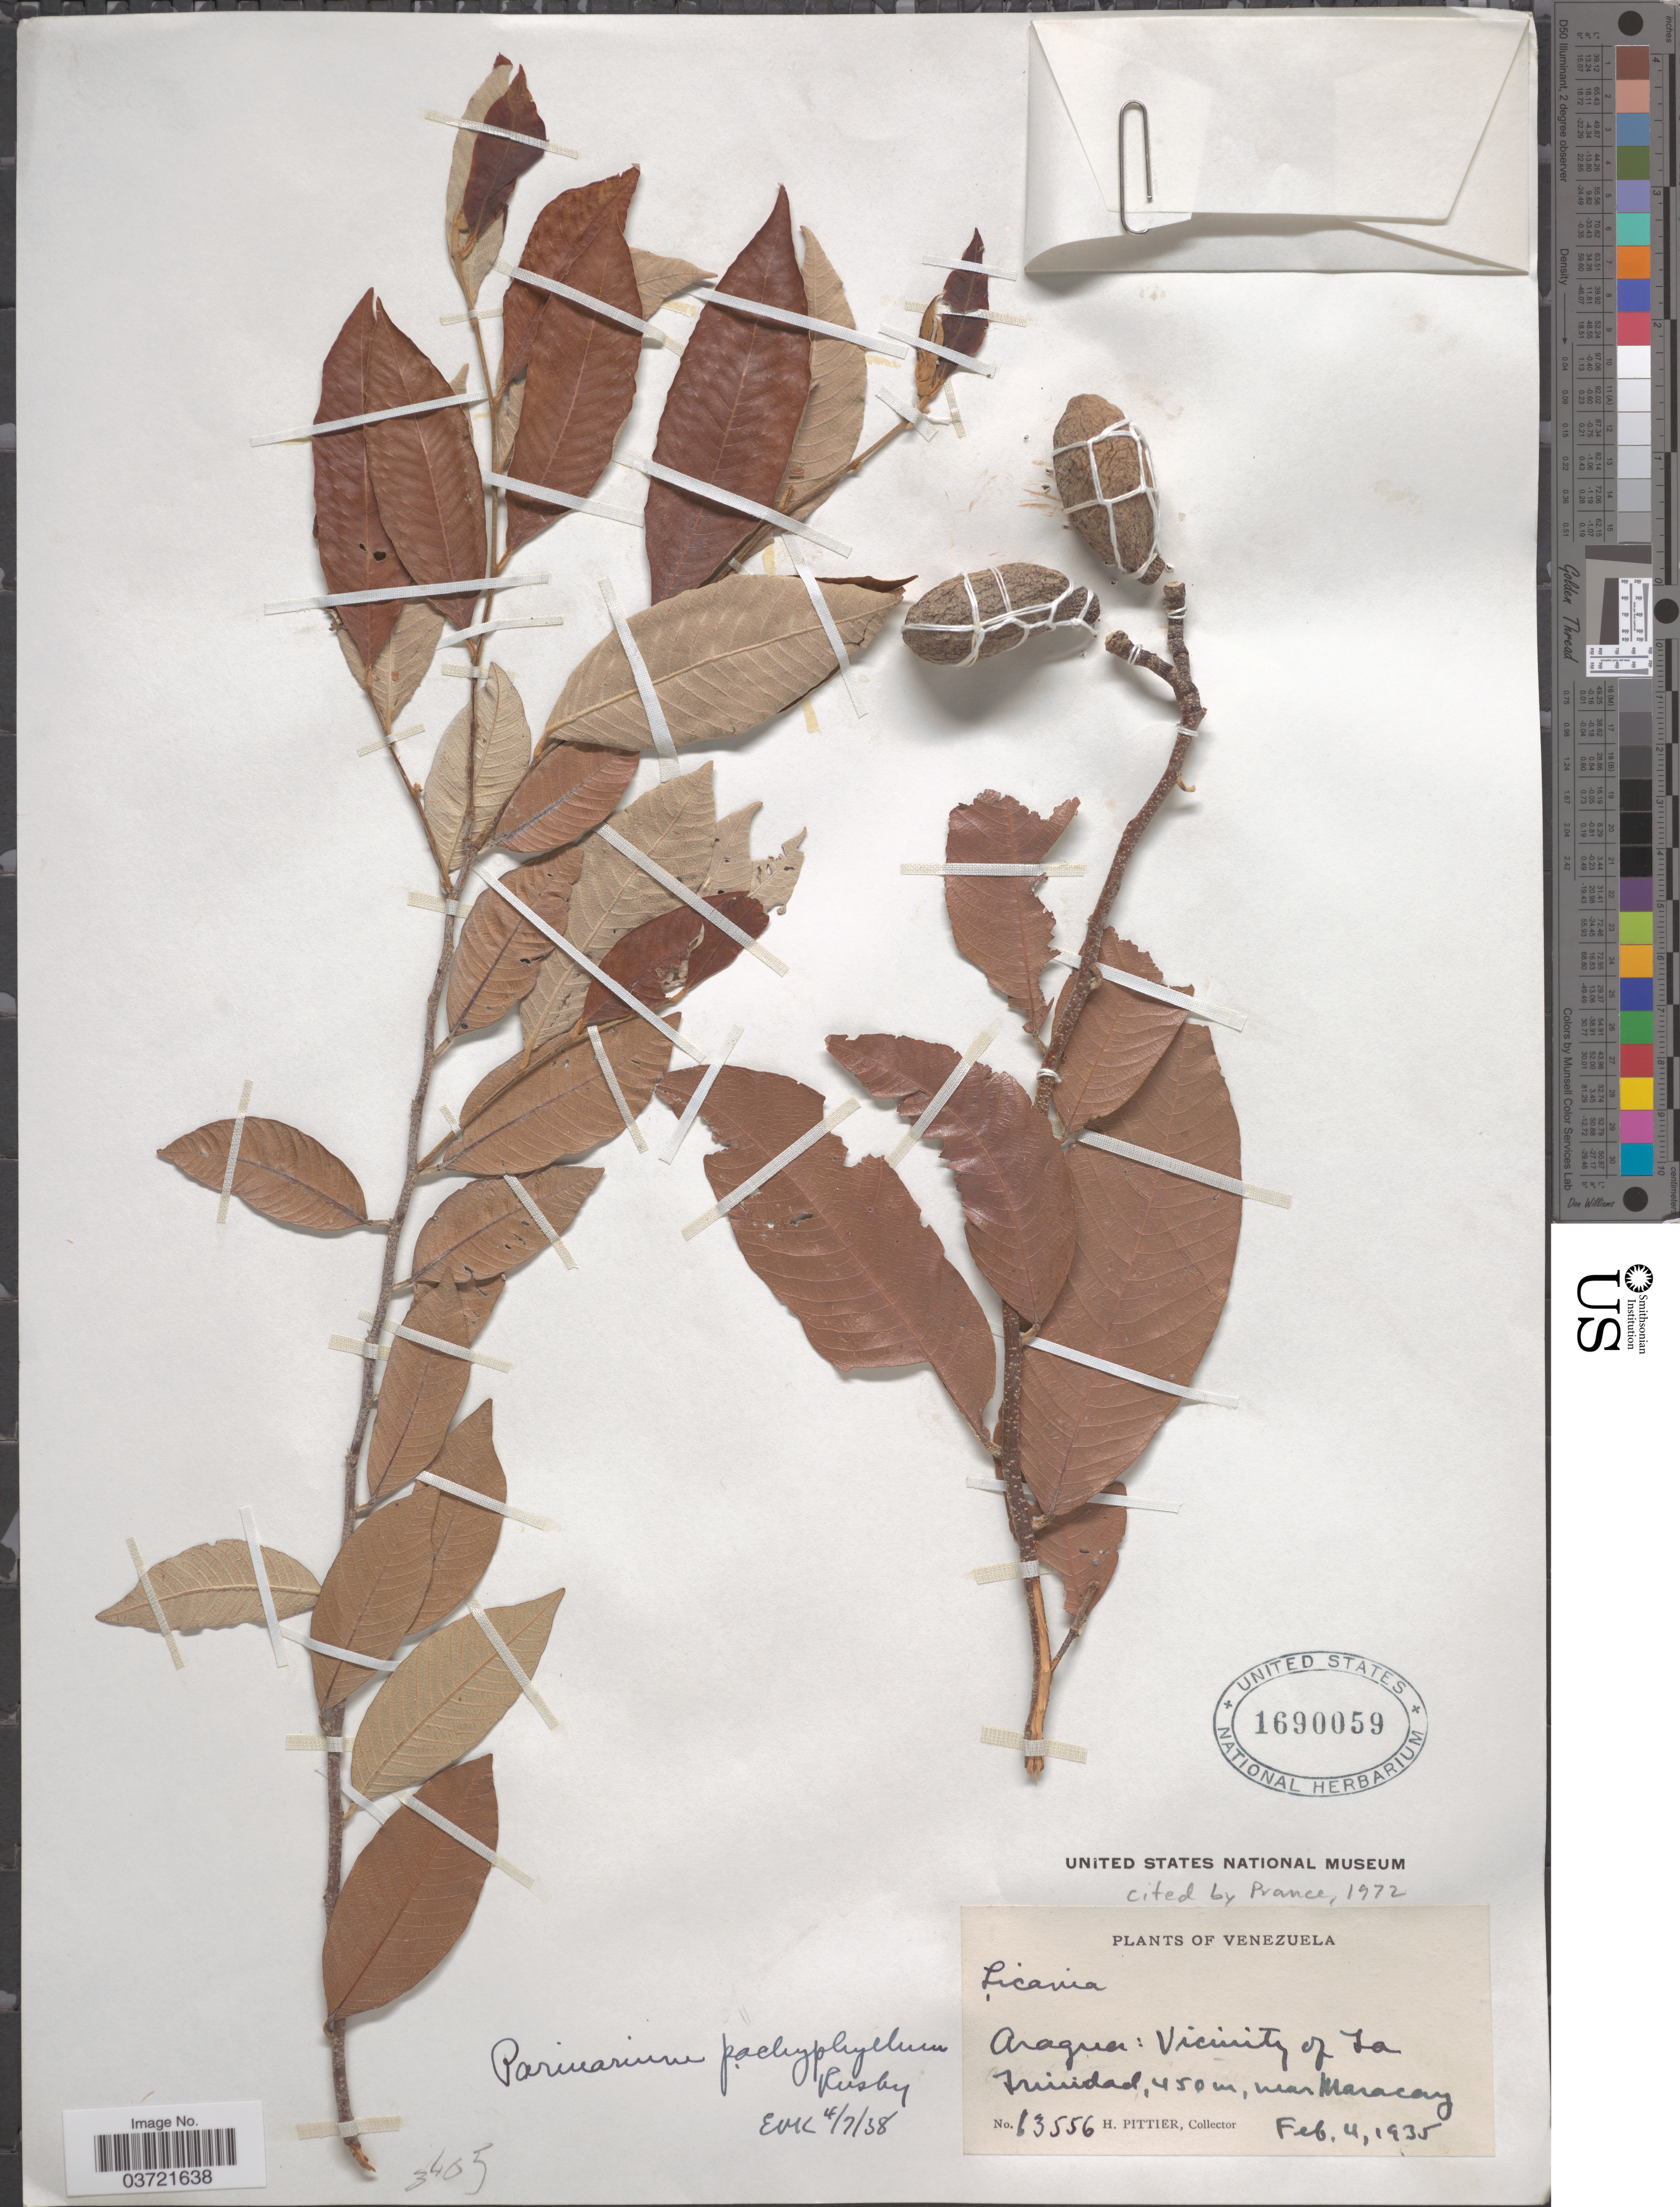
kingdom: Plantae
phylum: Tracheophyta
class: Magnoliopsida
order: Malpighiales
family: Chrysobalanaceae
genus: Parinari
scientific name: Parinari pachyphylla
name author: Rusby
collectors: H. F. Pittier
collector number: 13556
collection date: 1935-02-04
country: Venezuela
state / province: Aragua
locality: Vicinity of La Trinidad, near Maracay.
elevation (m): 450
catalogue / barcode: US 1690059